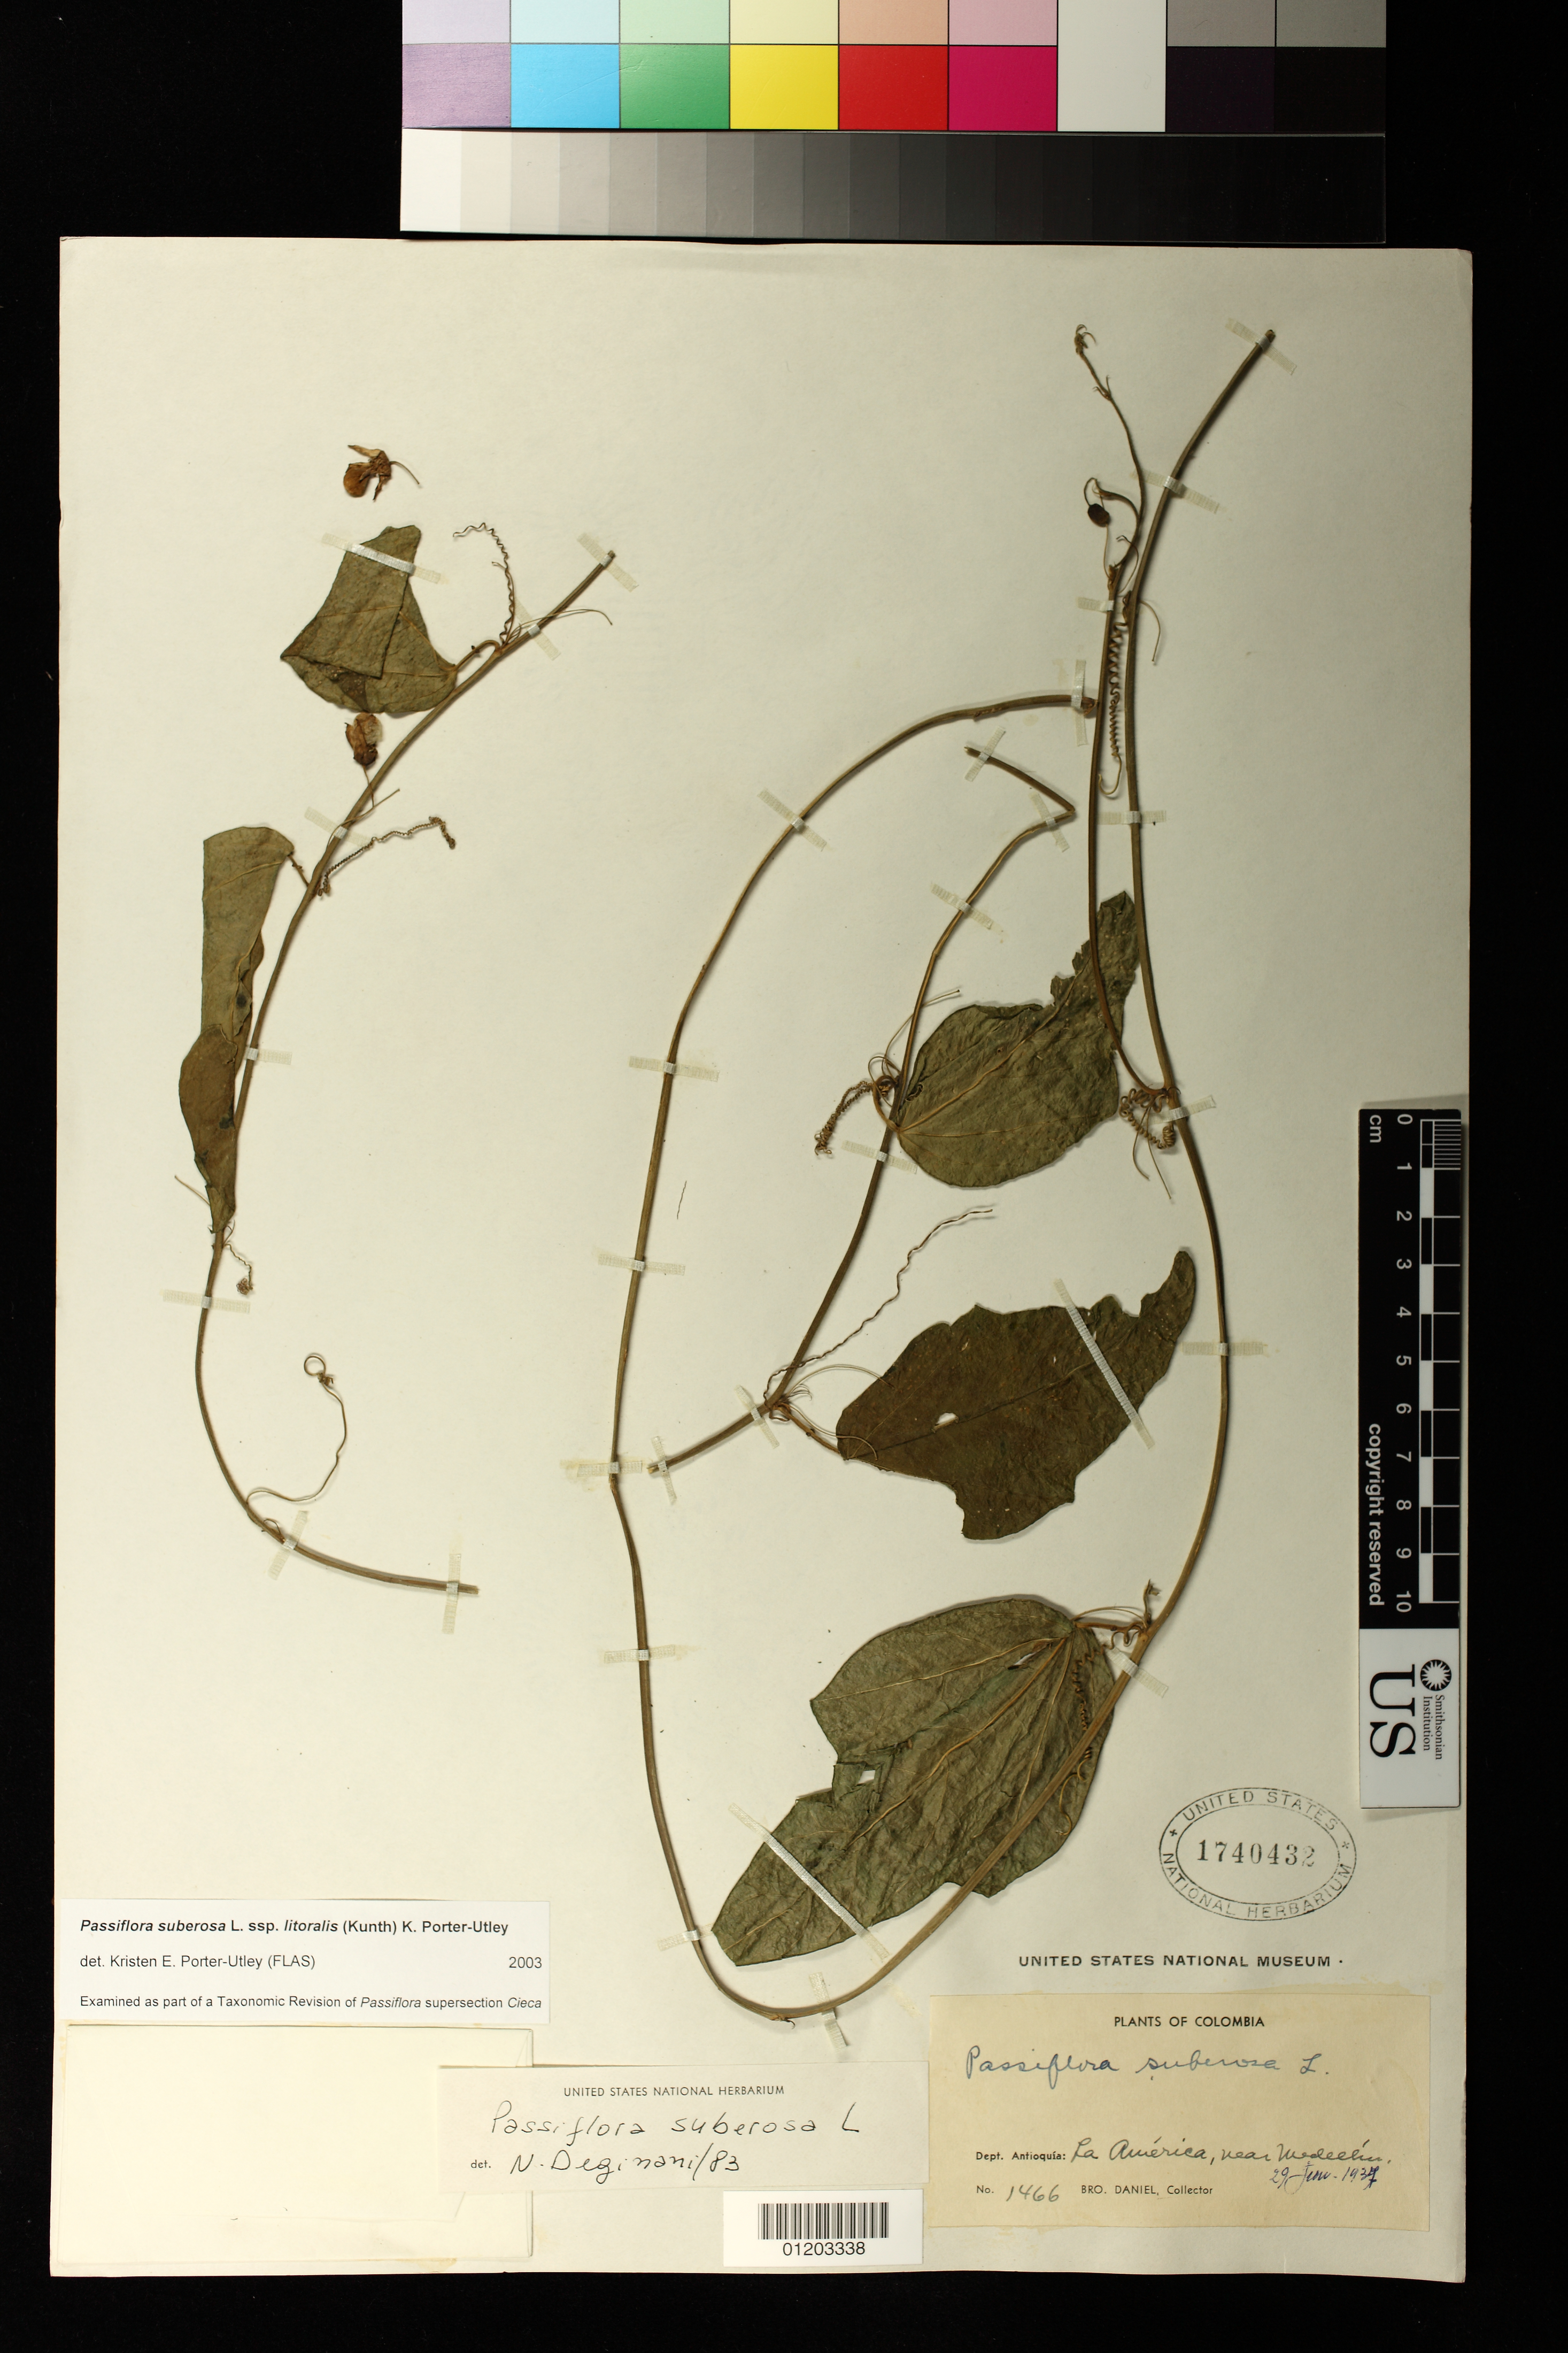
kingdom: Plantae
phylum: Tracheophyta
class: Magnoliopsida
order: Malpighiales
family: Passifloraceae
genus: Passiflora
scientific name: Passiflora stipulata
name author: Aubl.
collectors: Bro. Daniel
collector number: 1466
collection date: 1937-06-29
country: Colombia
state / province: Antioquia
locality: La America, near [[Medeelica?]]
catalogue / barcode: US 1740432